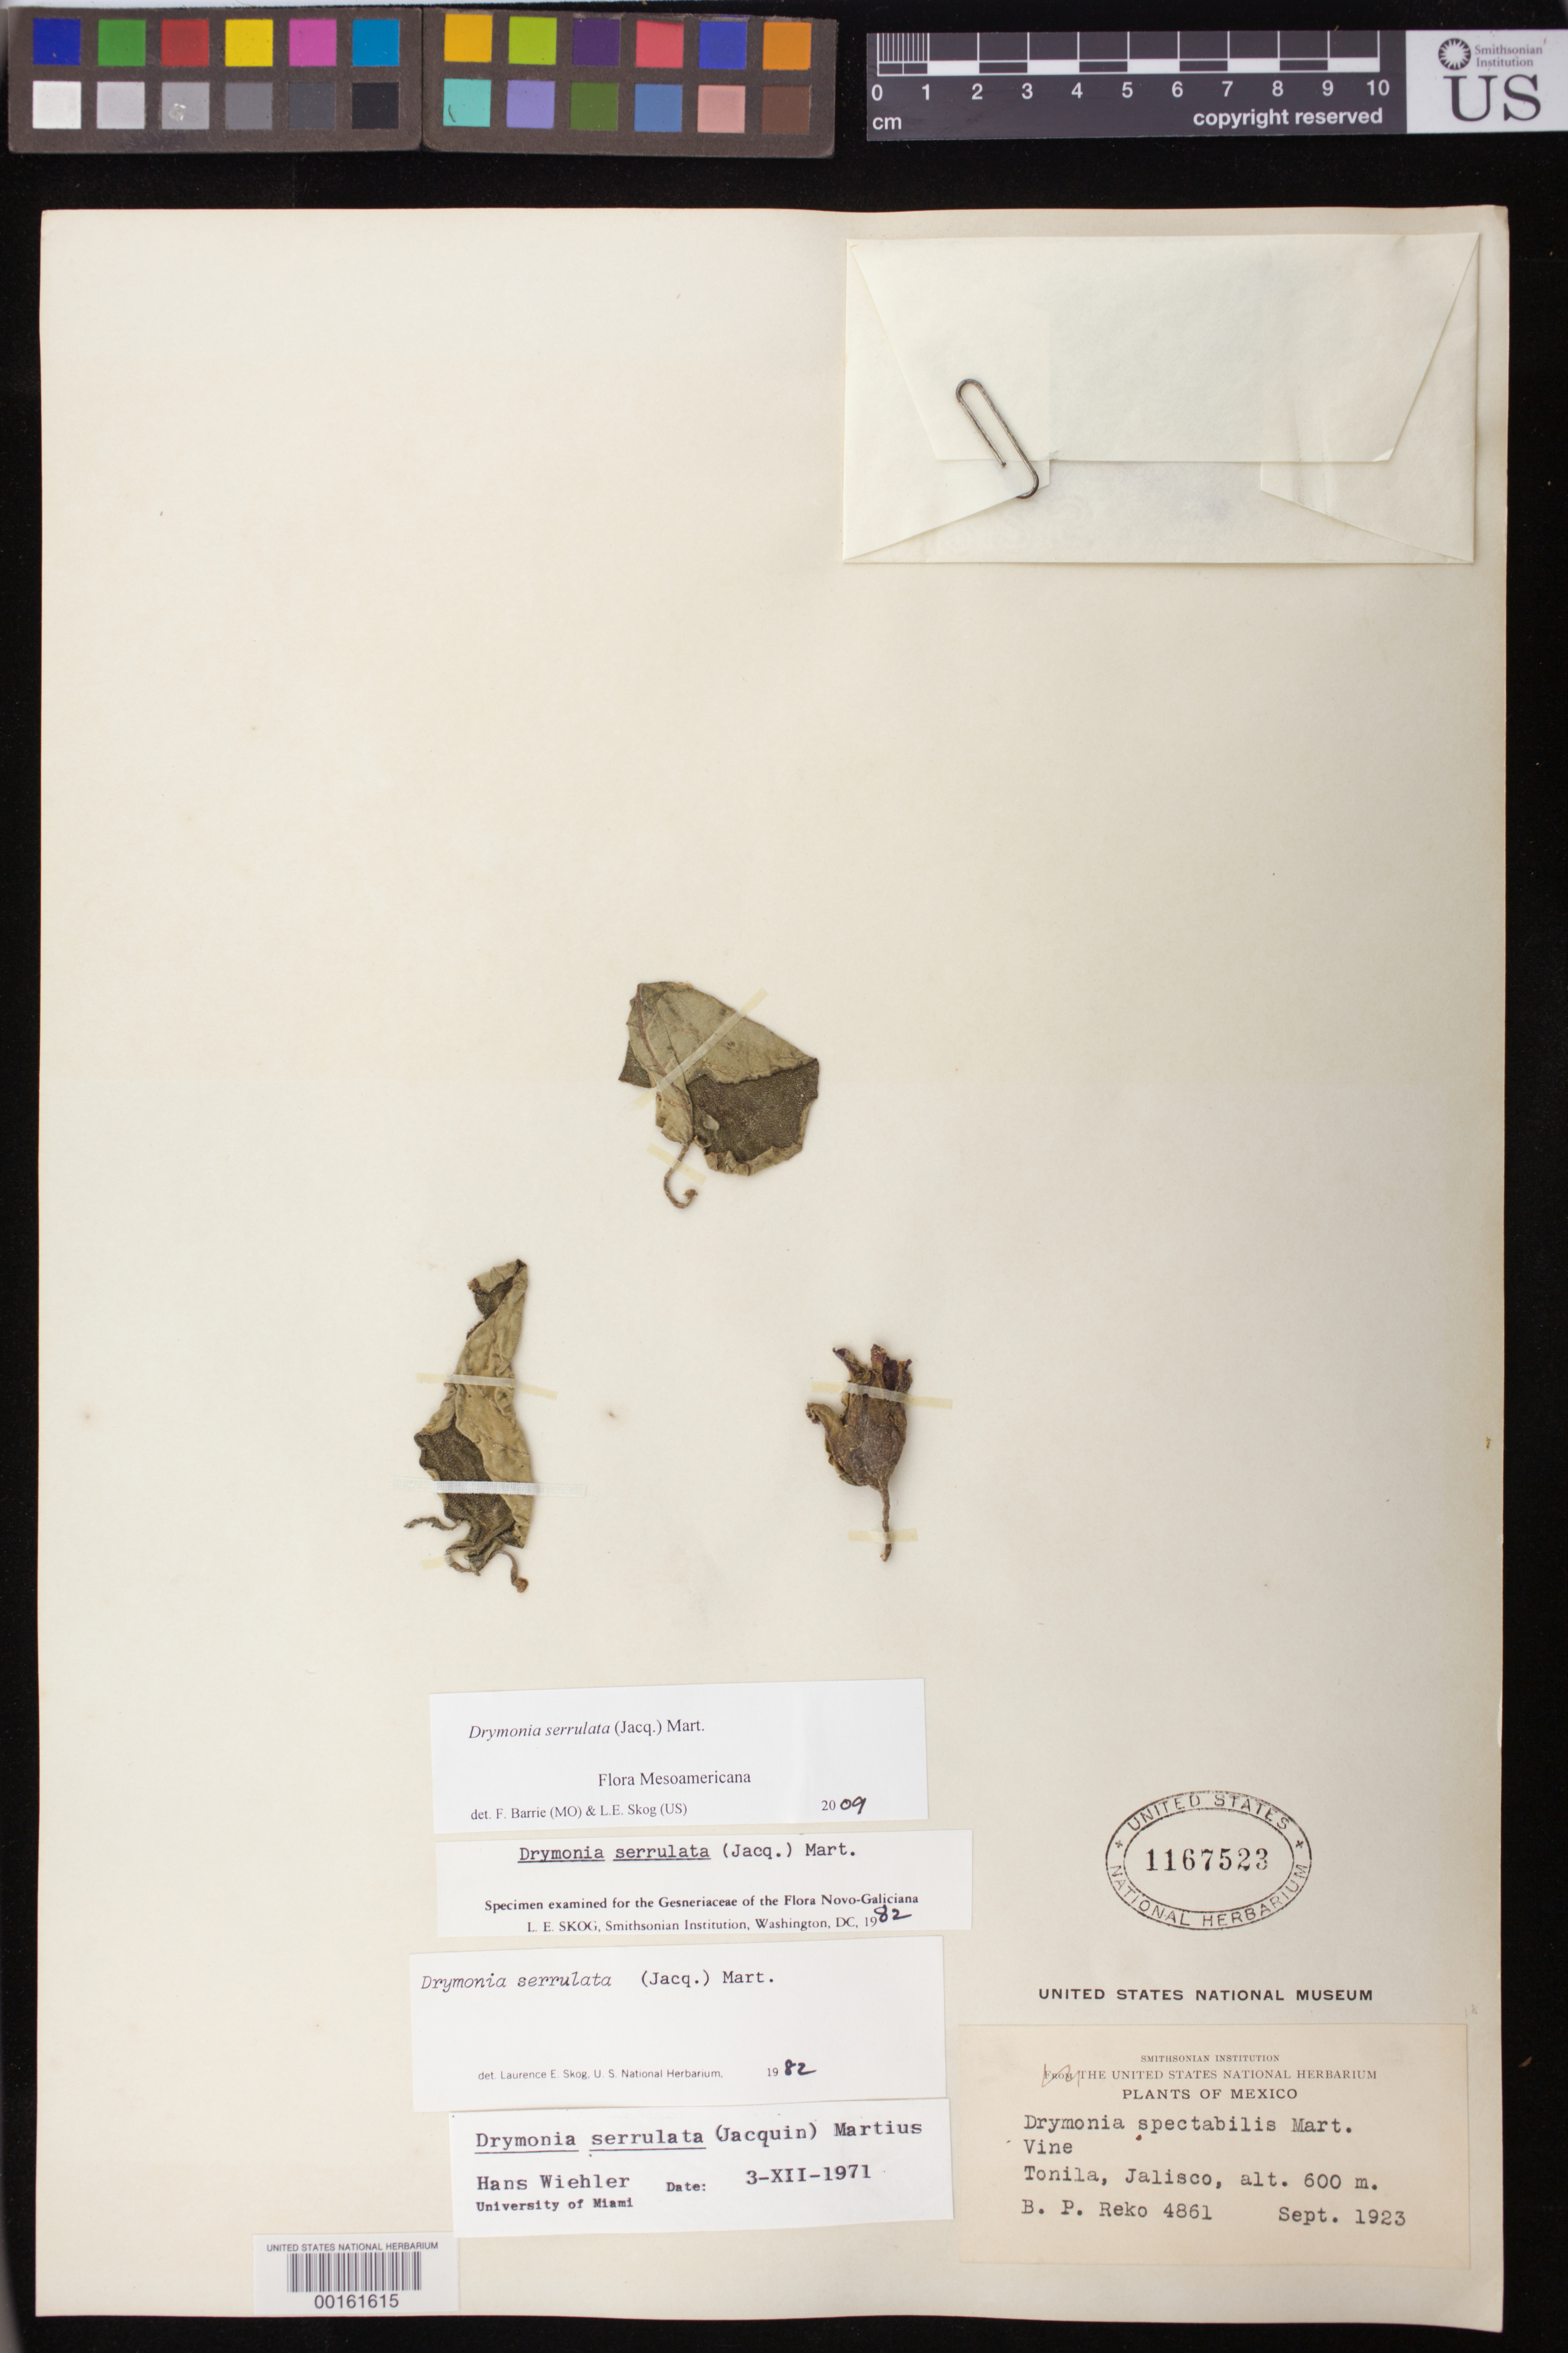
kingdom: Plantae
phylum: Tracheophyta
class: Magnoliopsida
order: Lamiales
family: Gesneriaceae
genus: Drymonia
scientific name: Drymonia serrulata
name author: (Jacq.) Mart.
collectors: B. P. Reko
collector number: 4861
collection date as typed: Sep 1923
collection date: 1923-09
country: Mexico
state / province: Jalisco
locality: Tonila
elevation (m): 600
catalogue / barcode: US 1167523